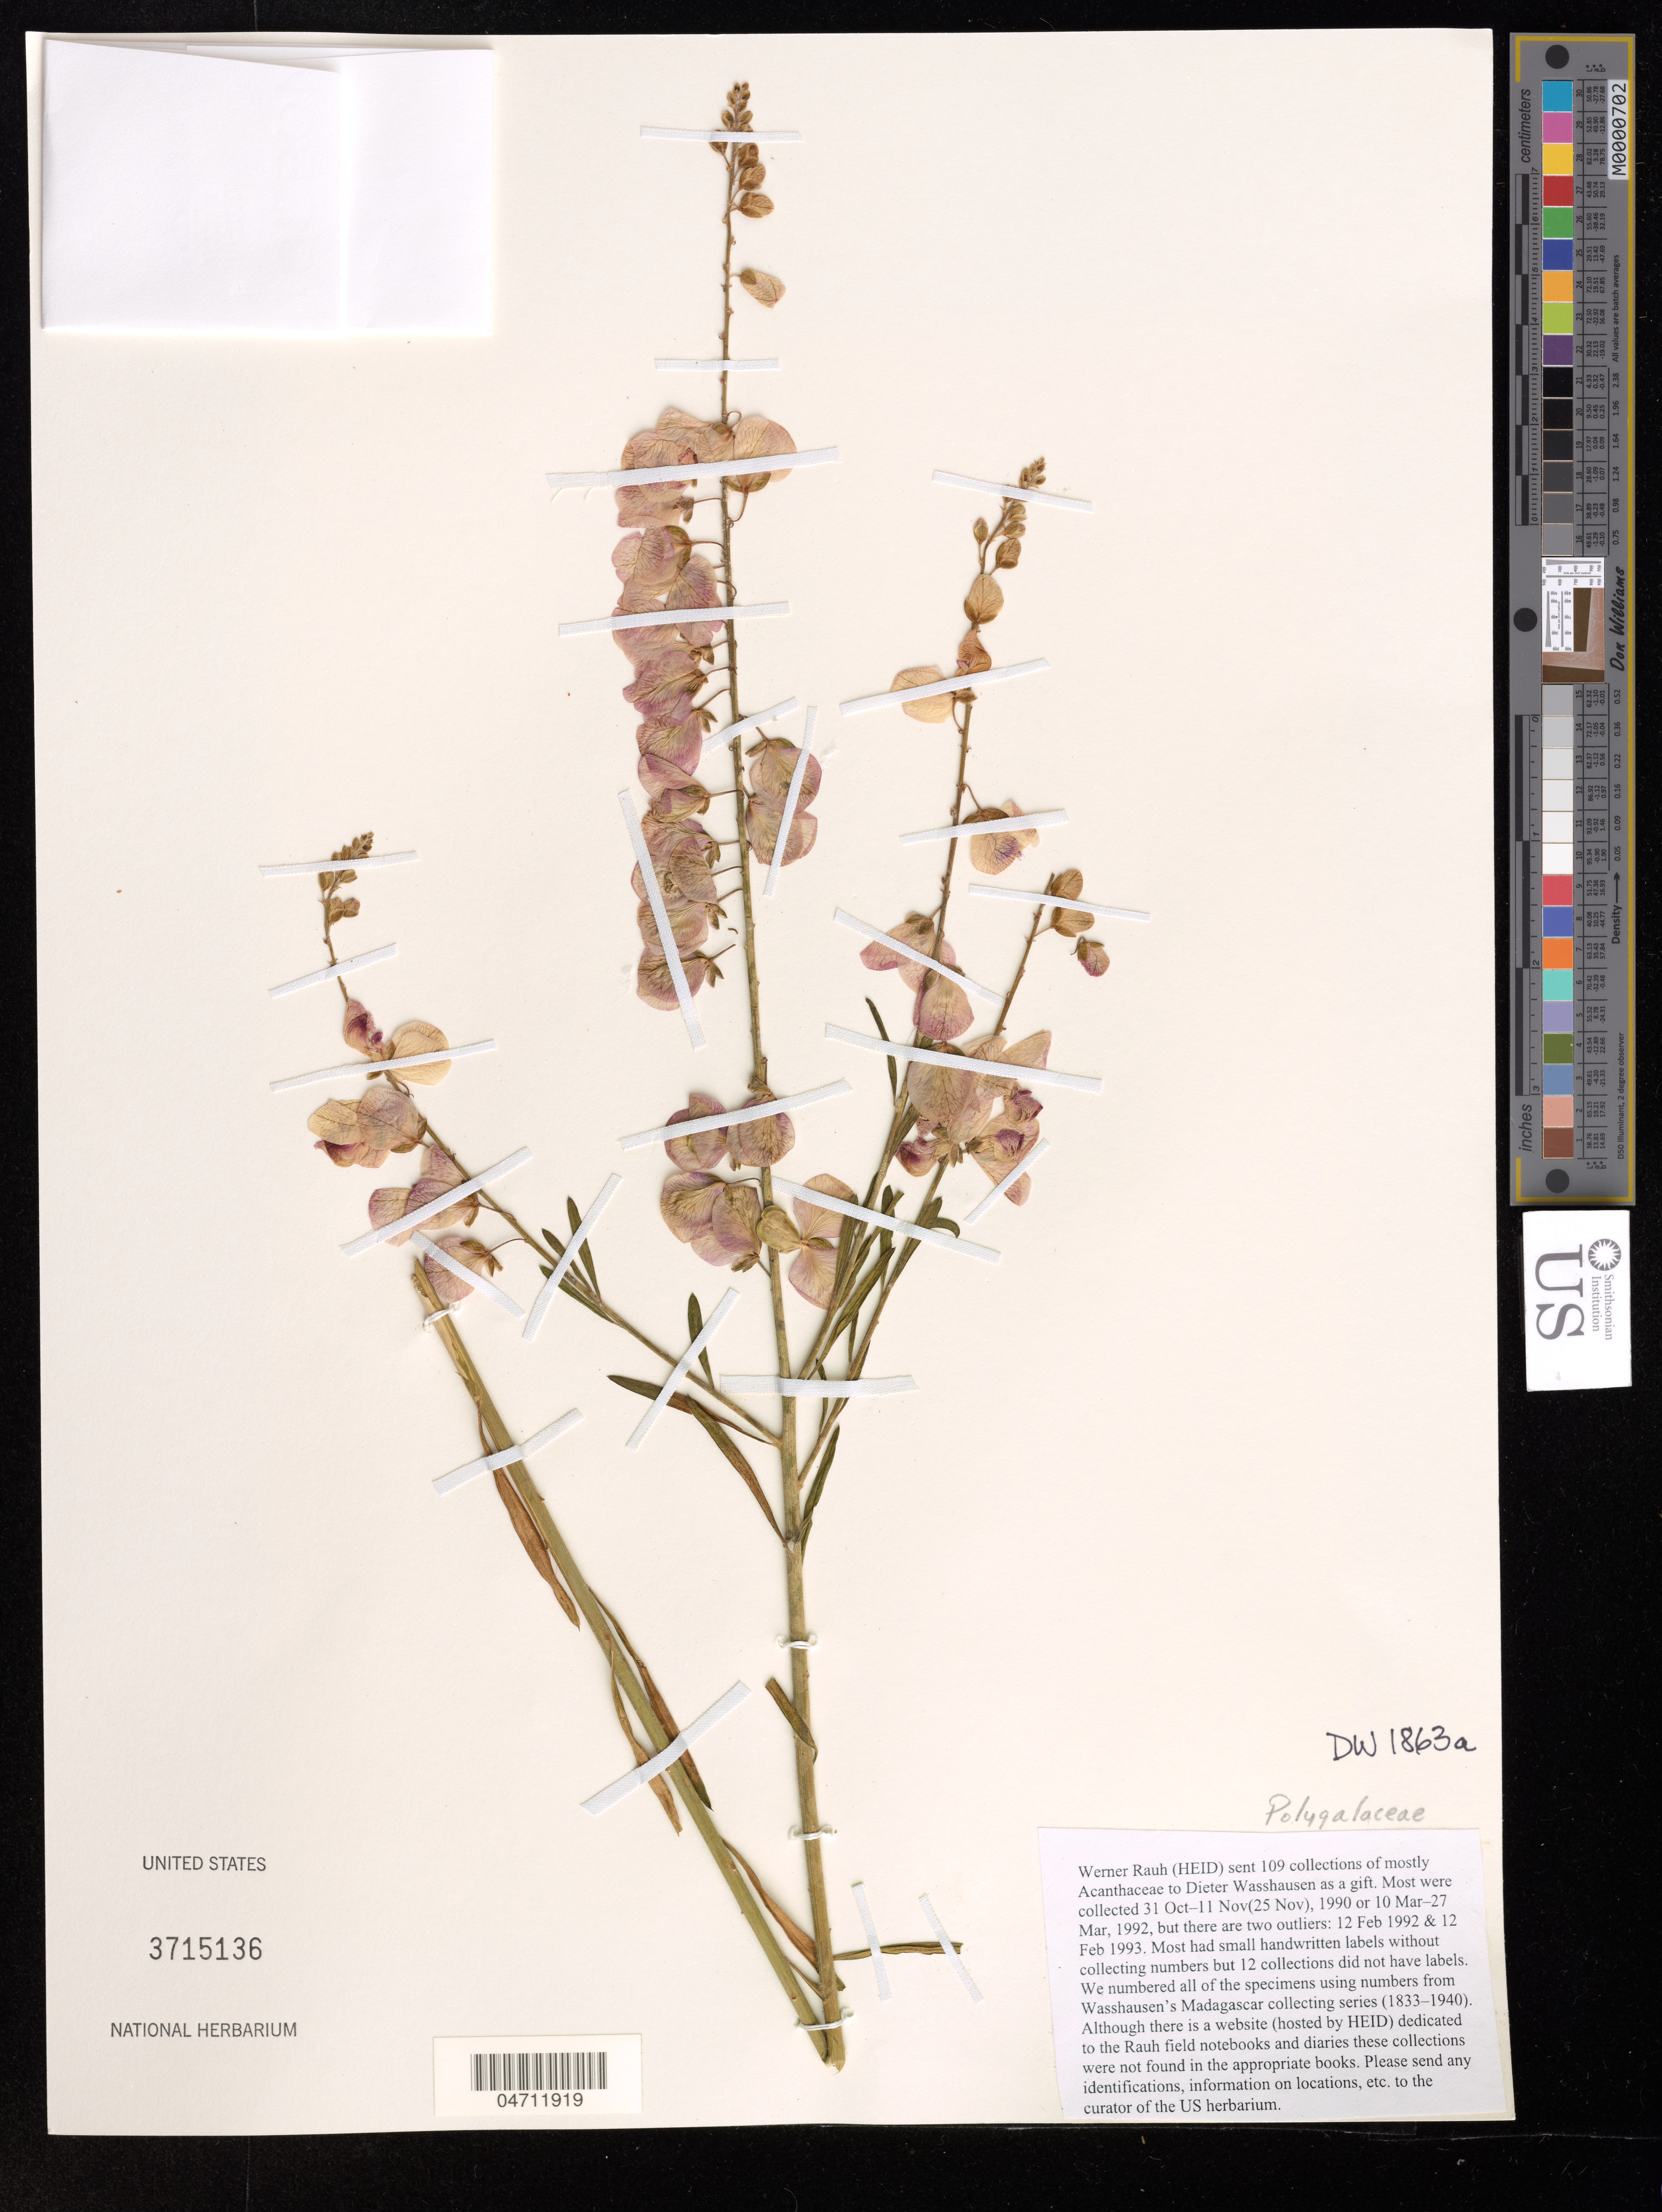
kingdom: Plantae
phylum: Tracheophyta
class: Magnoliopsida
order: Fabales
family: Polygalaceae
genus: Polygala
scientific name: Polygala sp.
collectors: W. Rauh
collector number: DW 1863 a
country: Madagascar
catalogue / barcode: US 3715136